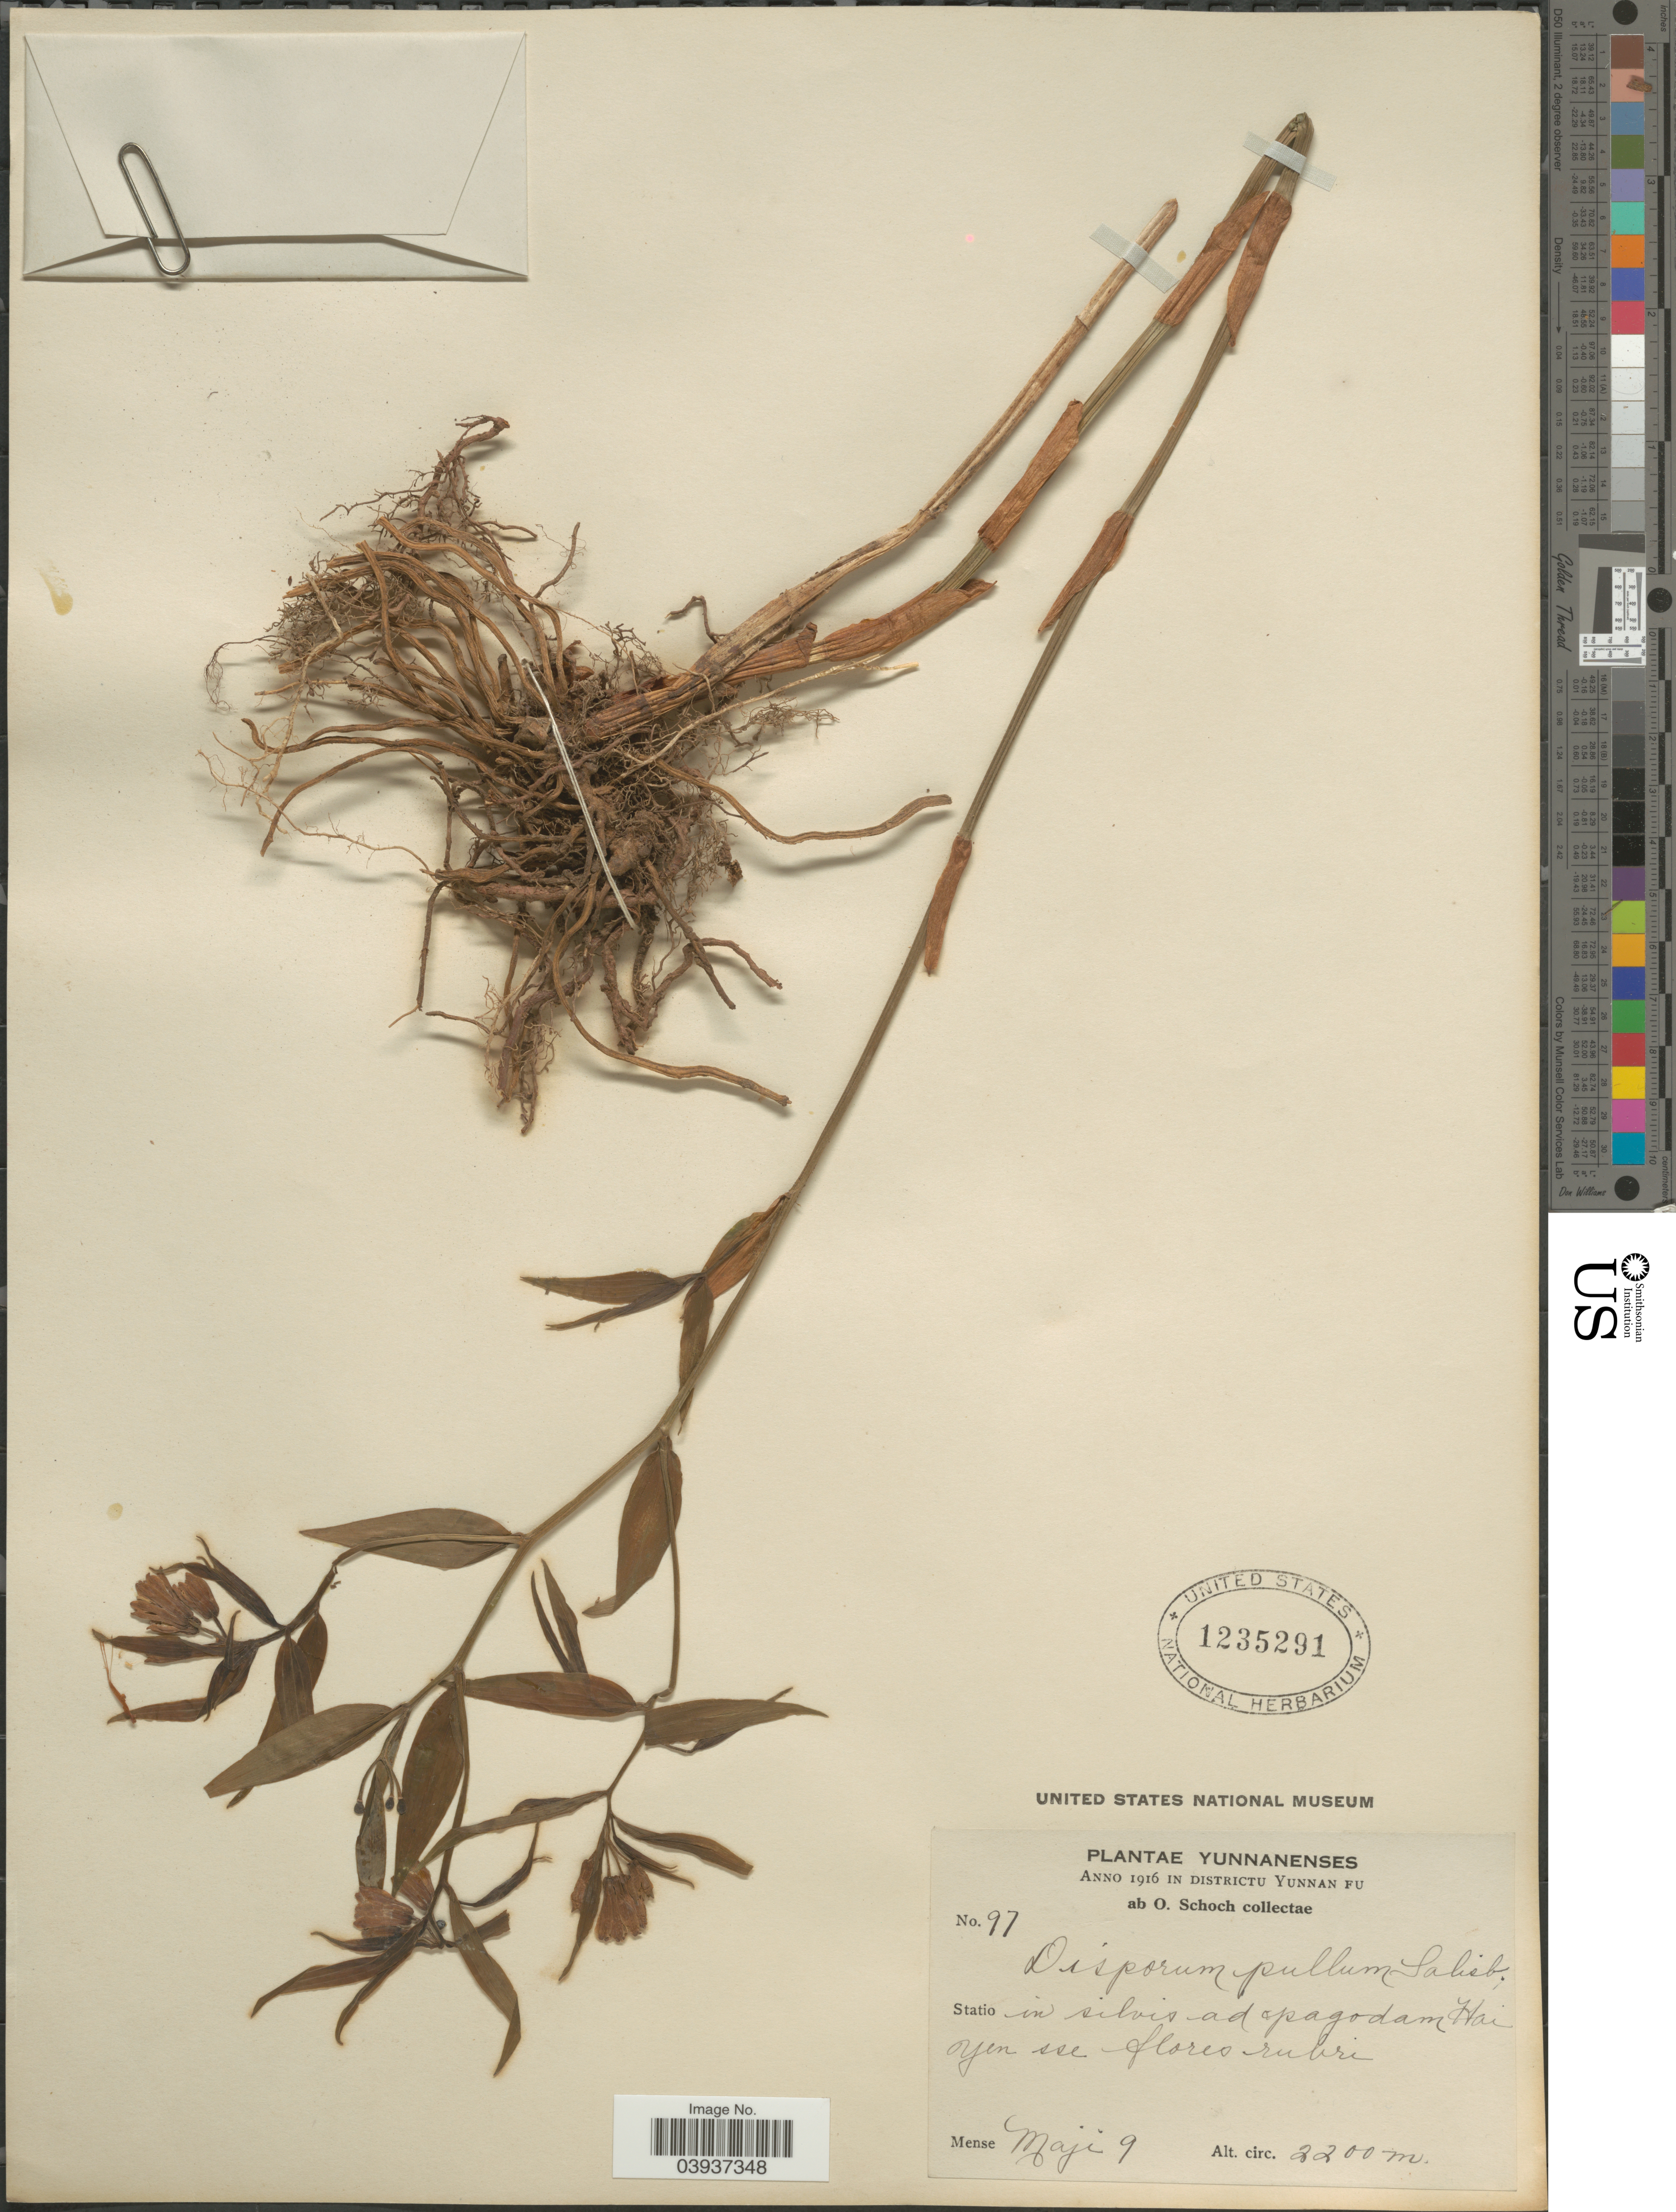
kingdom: Plantae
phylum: Tracheophyta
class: Liliopsida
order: Liliales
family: Colchicaceae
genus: Disporum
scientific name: Disporum pullum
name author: Salisb.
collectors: O. Schoch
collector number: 97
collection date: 1916-05-09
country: China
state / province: Yunnan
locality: Yunnanenses. In Districtu Yunnan Fu. Statio in silvis ad spagodam Hai Oyen sse.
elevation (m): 2200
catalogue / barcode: US 1235291